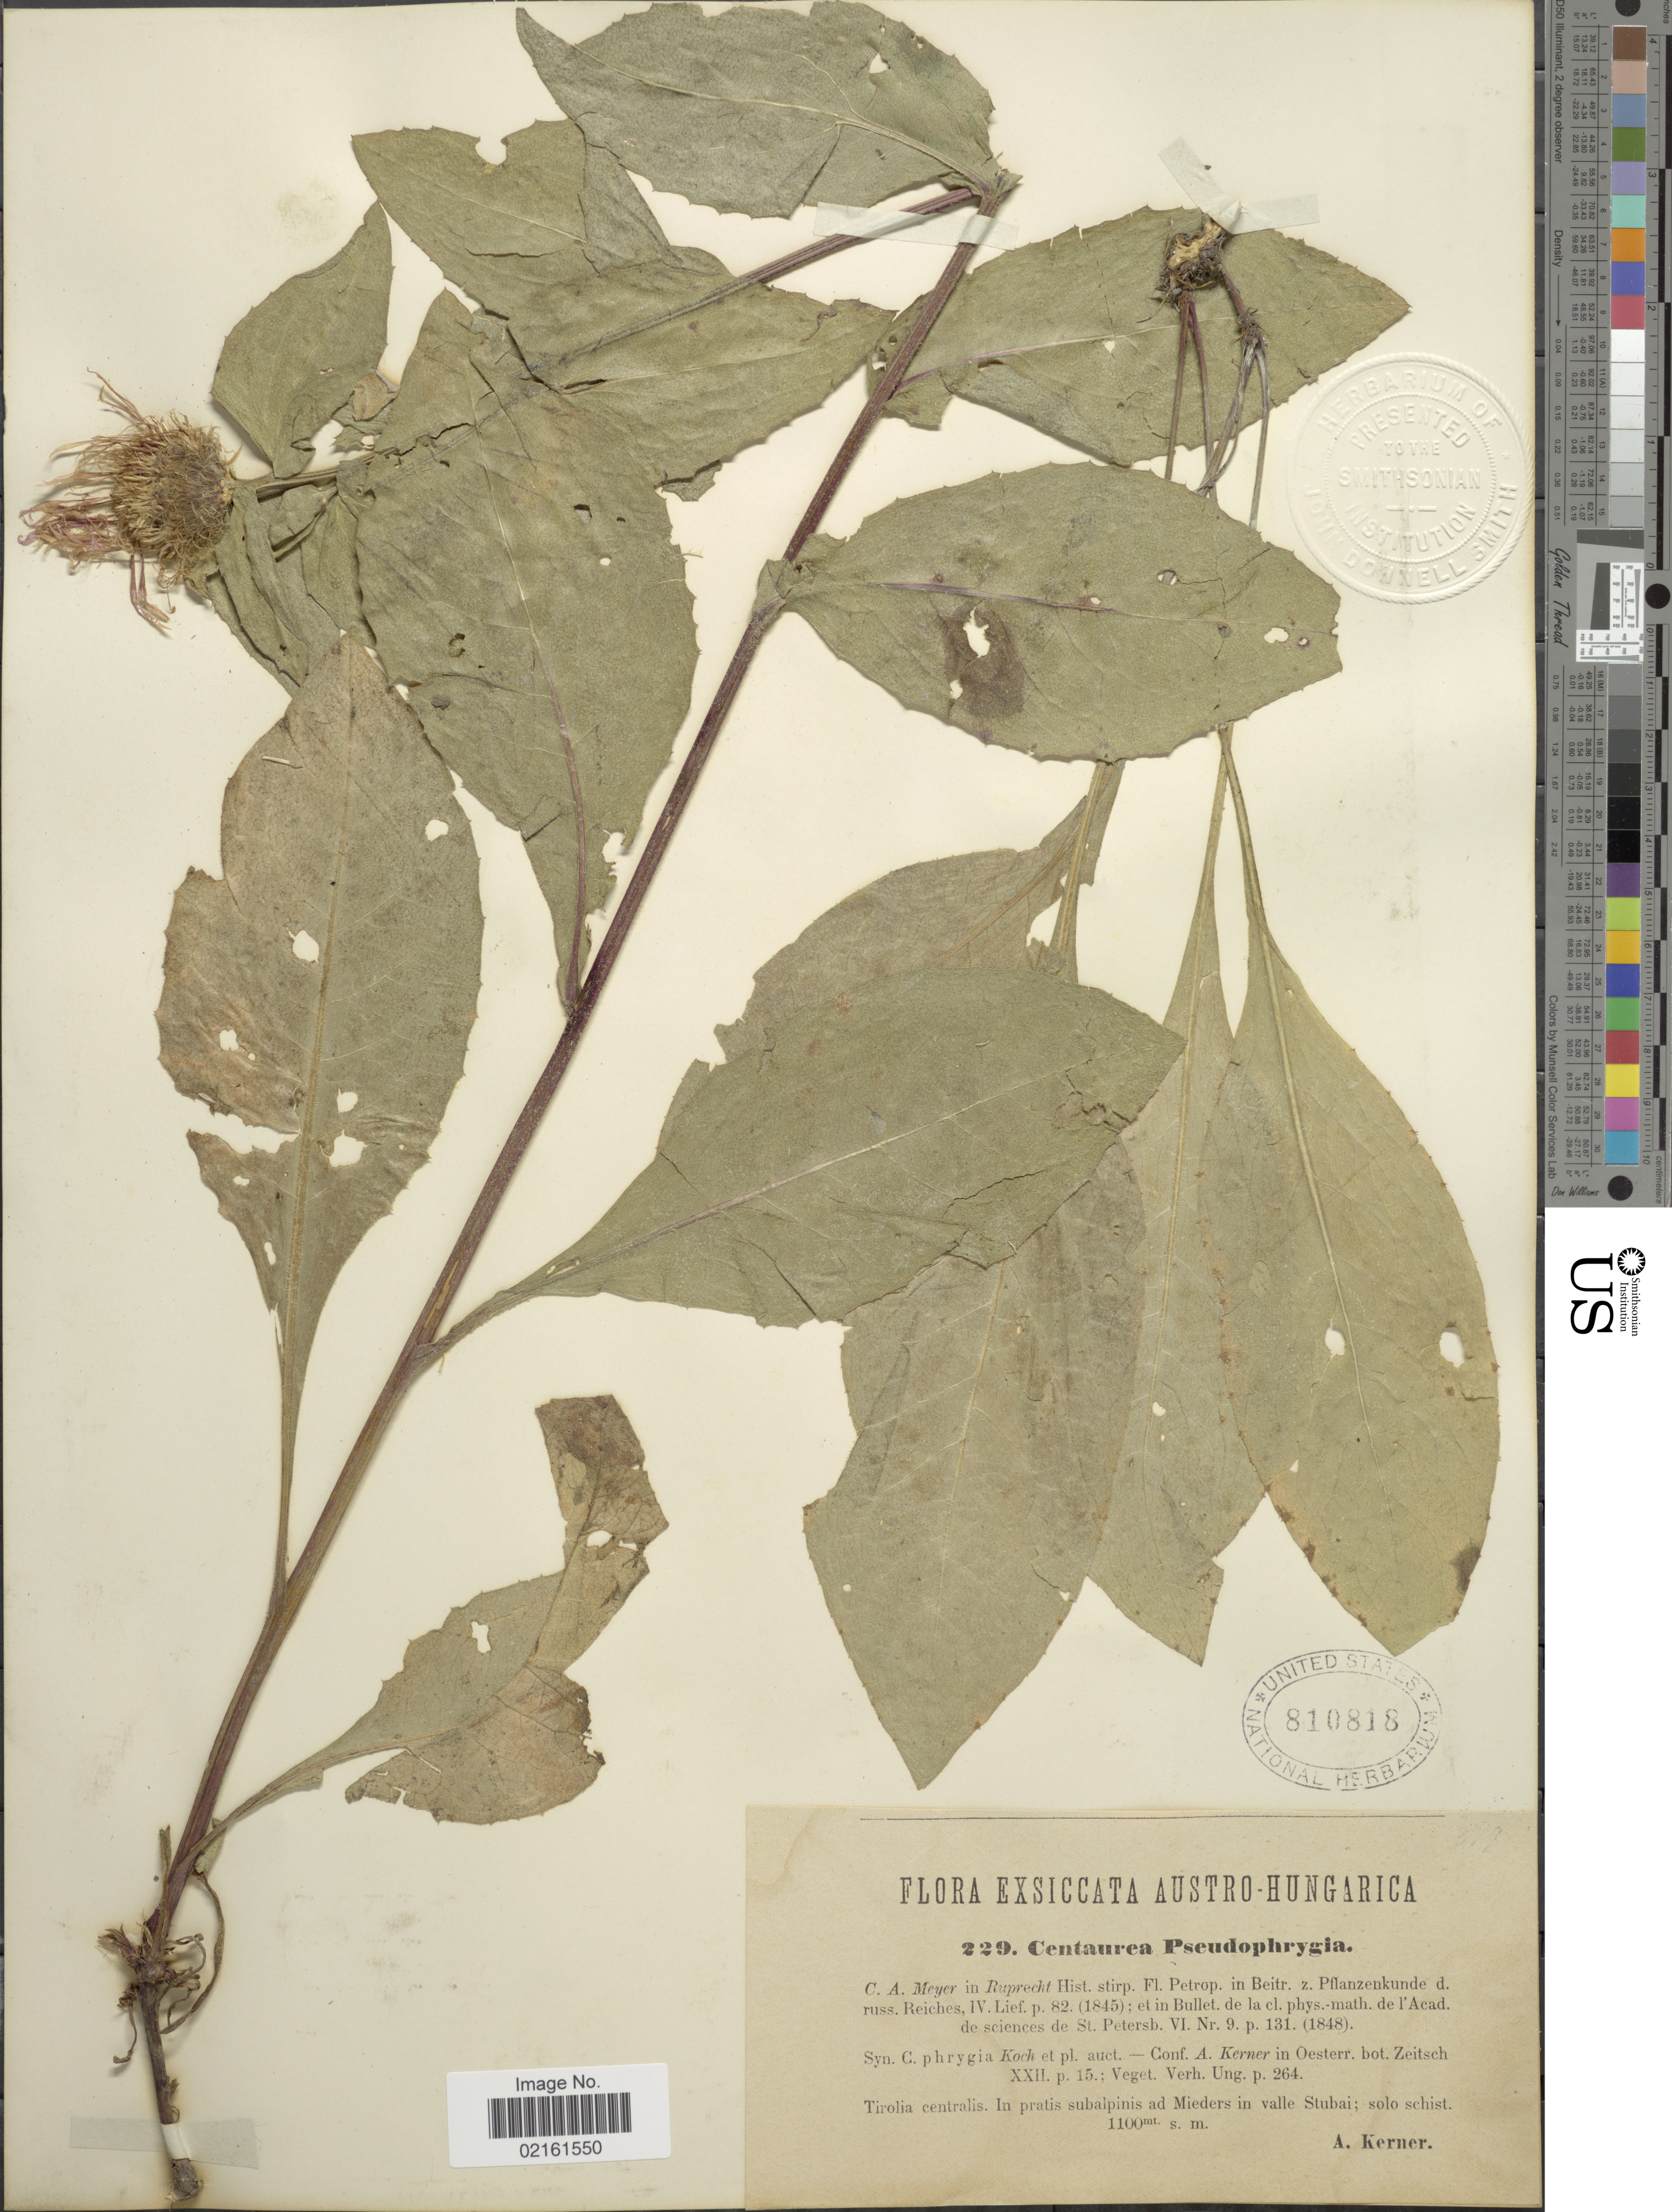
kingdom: Plantae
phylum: Tracheophyta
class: Magnoliopsida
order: Asterales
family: Asteraceae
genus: Centaurea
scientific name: Centaurea phrygia subsp. pseudophrygia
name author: (C.A. Mey.) Gugler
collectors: A. Kerner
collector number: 229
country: Austria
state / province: Tirol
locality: Austro-Hungarica, Tirolia centralis, ad Mieders in valle Stubai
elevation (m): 1100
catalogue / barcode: US 810818